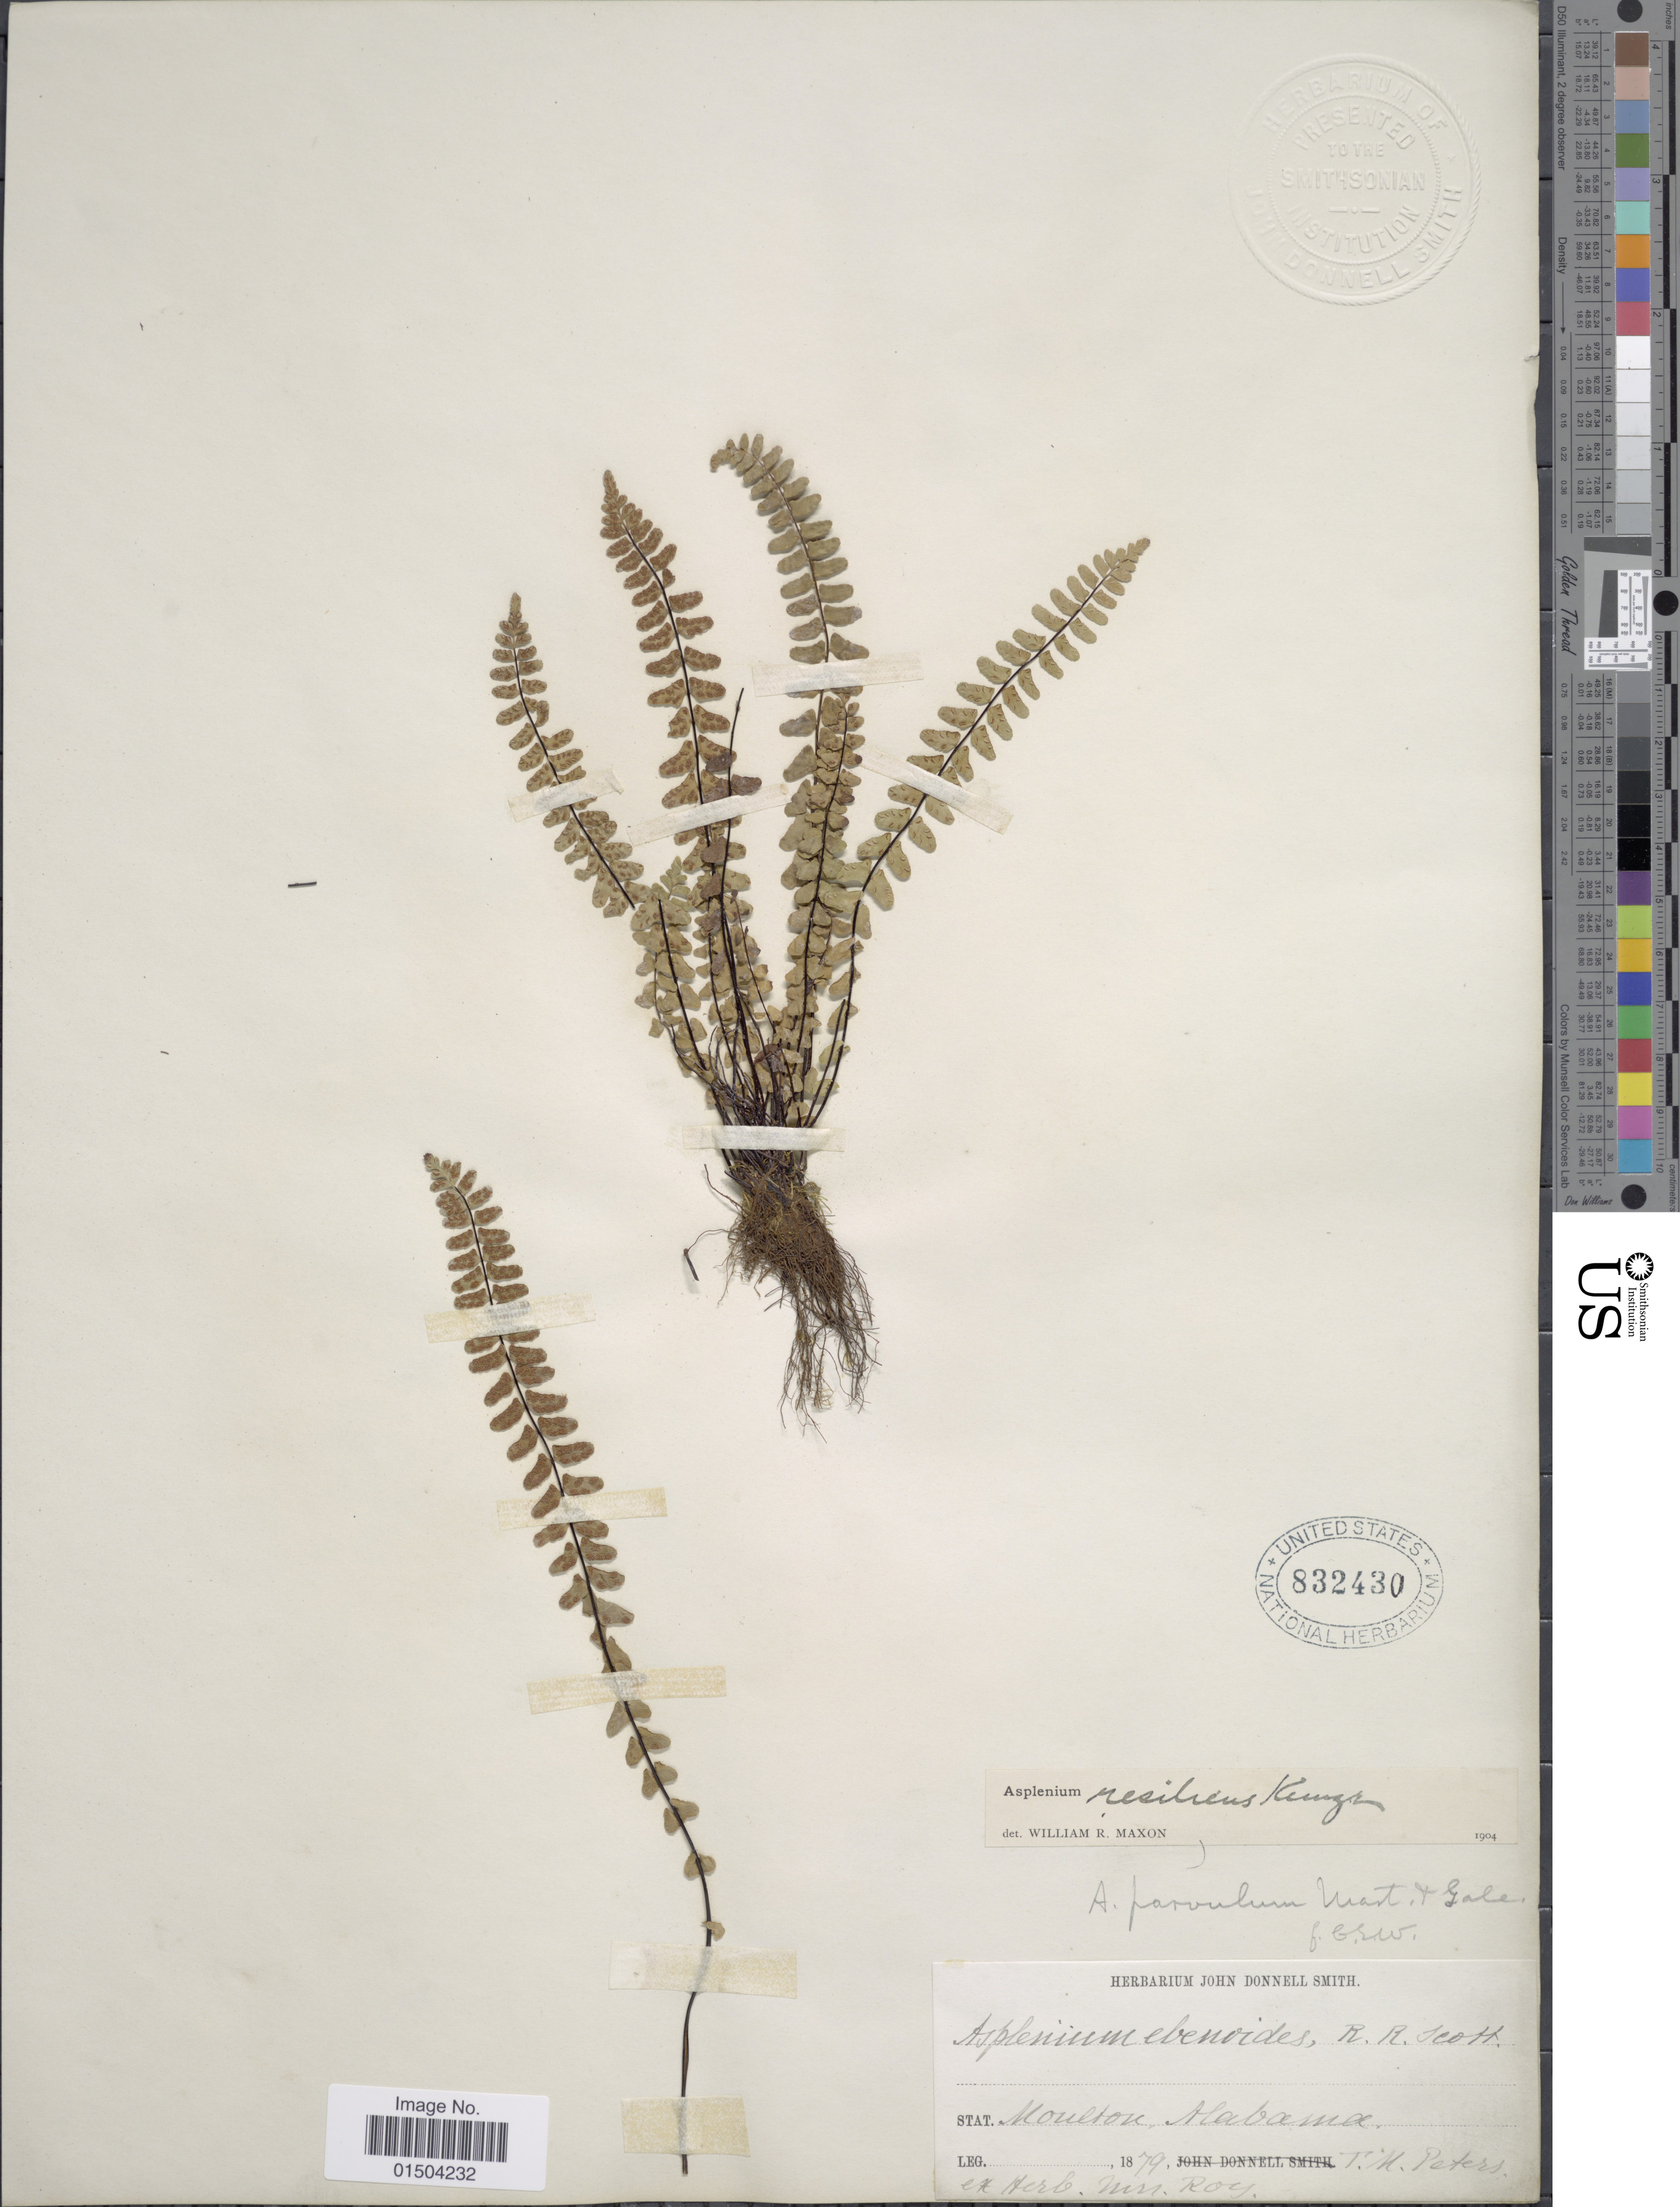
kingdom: Plantae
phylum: Tracheophyta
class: Polypodiopsida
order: Polypodiales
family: Aspleniaceae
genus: Asplenium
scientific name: Asplenium resiliens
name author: Kunze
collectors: T. Peters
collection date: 1879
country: United States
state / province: Alabama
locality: Moulton.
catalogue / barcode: US 832430